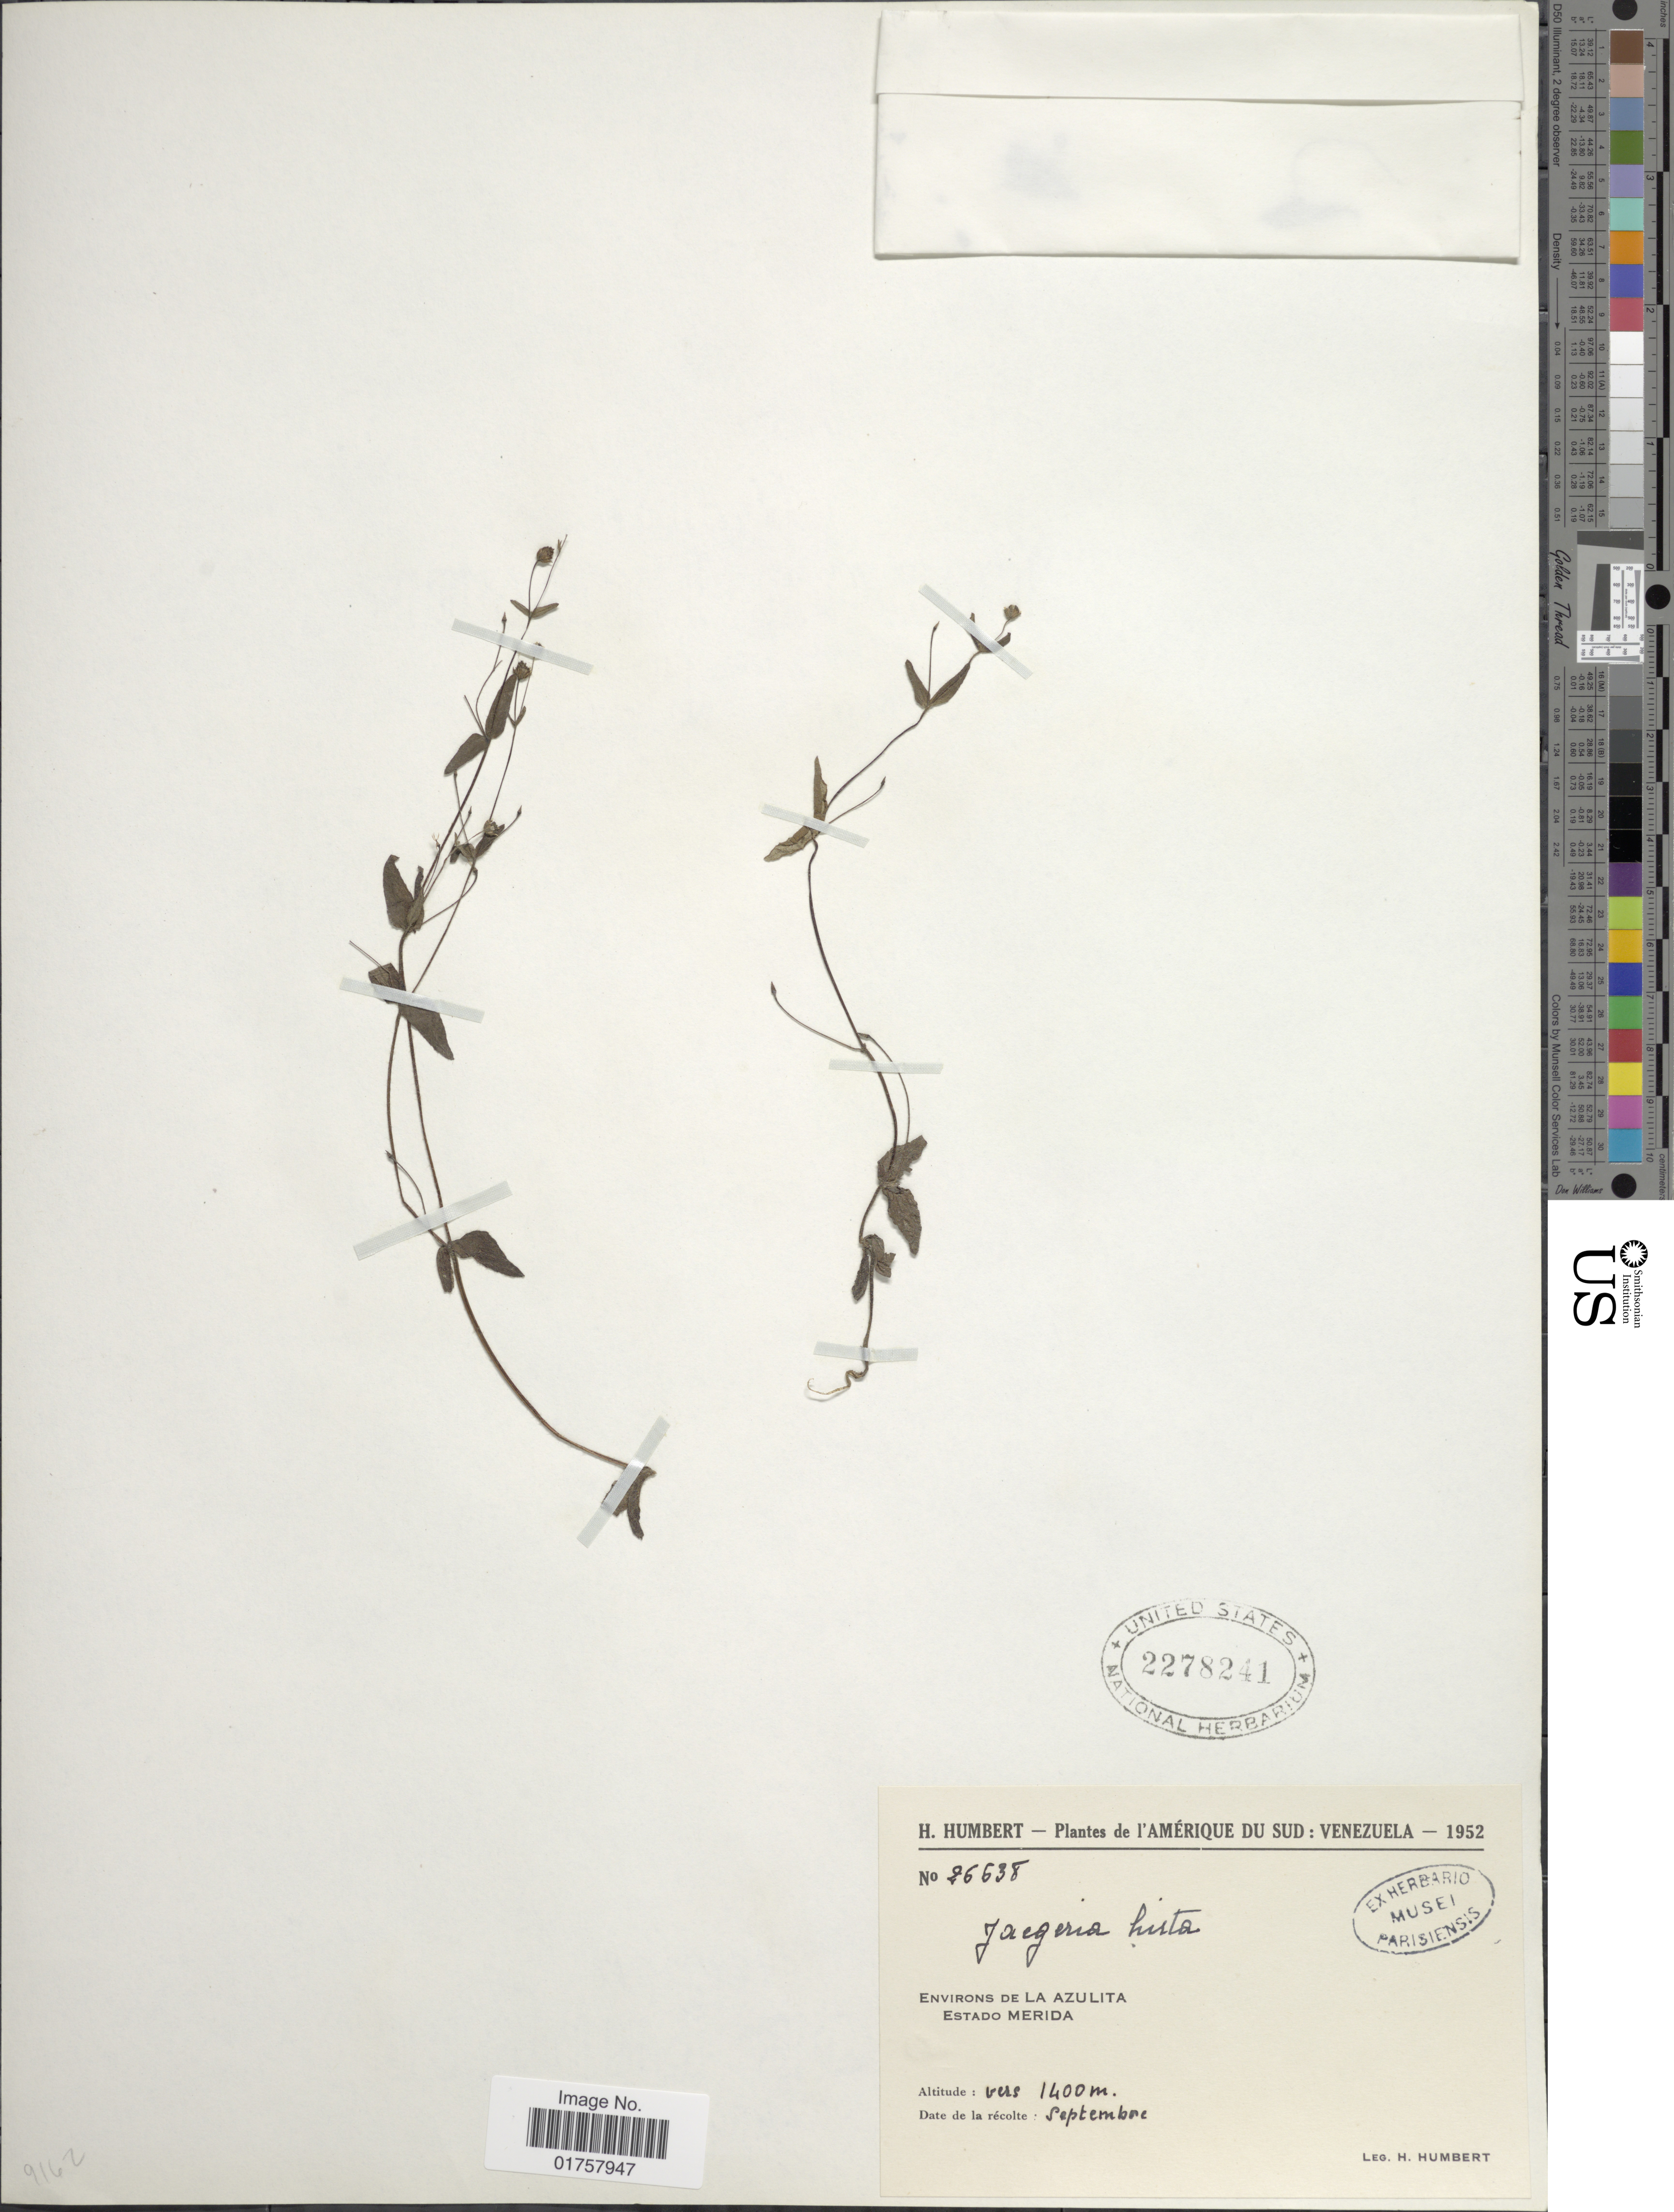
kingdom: Plantae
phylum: Tracheophyta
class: Magnoliopsida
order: Asterales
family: Asteraceae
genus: Jaegeria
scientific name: Jaegeria hirta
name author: (Lag.) Less.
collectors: H. Humbert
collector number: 26638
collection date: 1952-09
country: Venezuela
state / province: Mérida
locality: Environs de La Azulita, l' Amerique Du Sud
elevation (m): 1400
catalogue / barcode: US 2278241